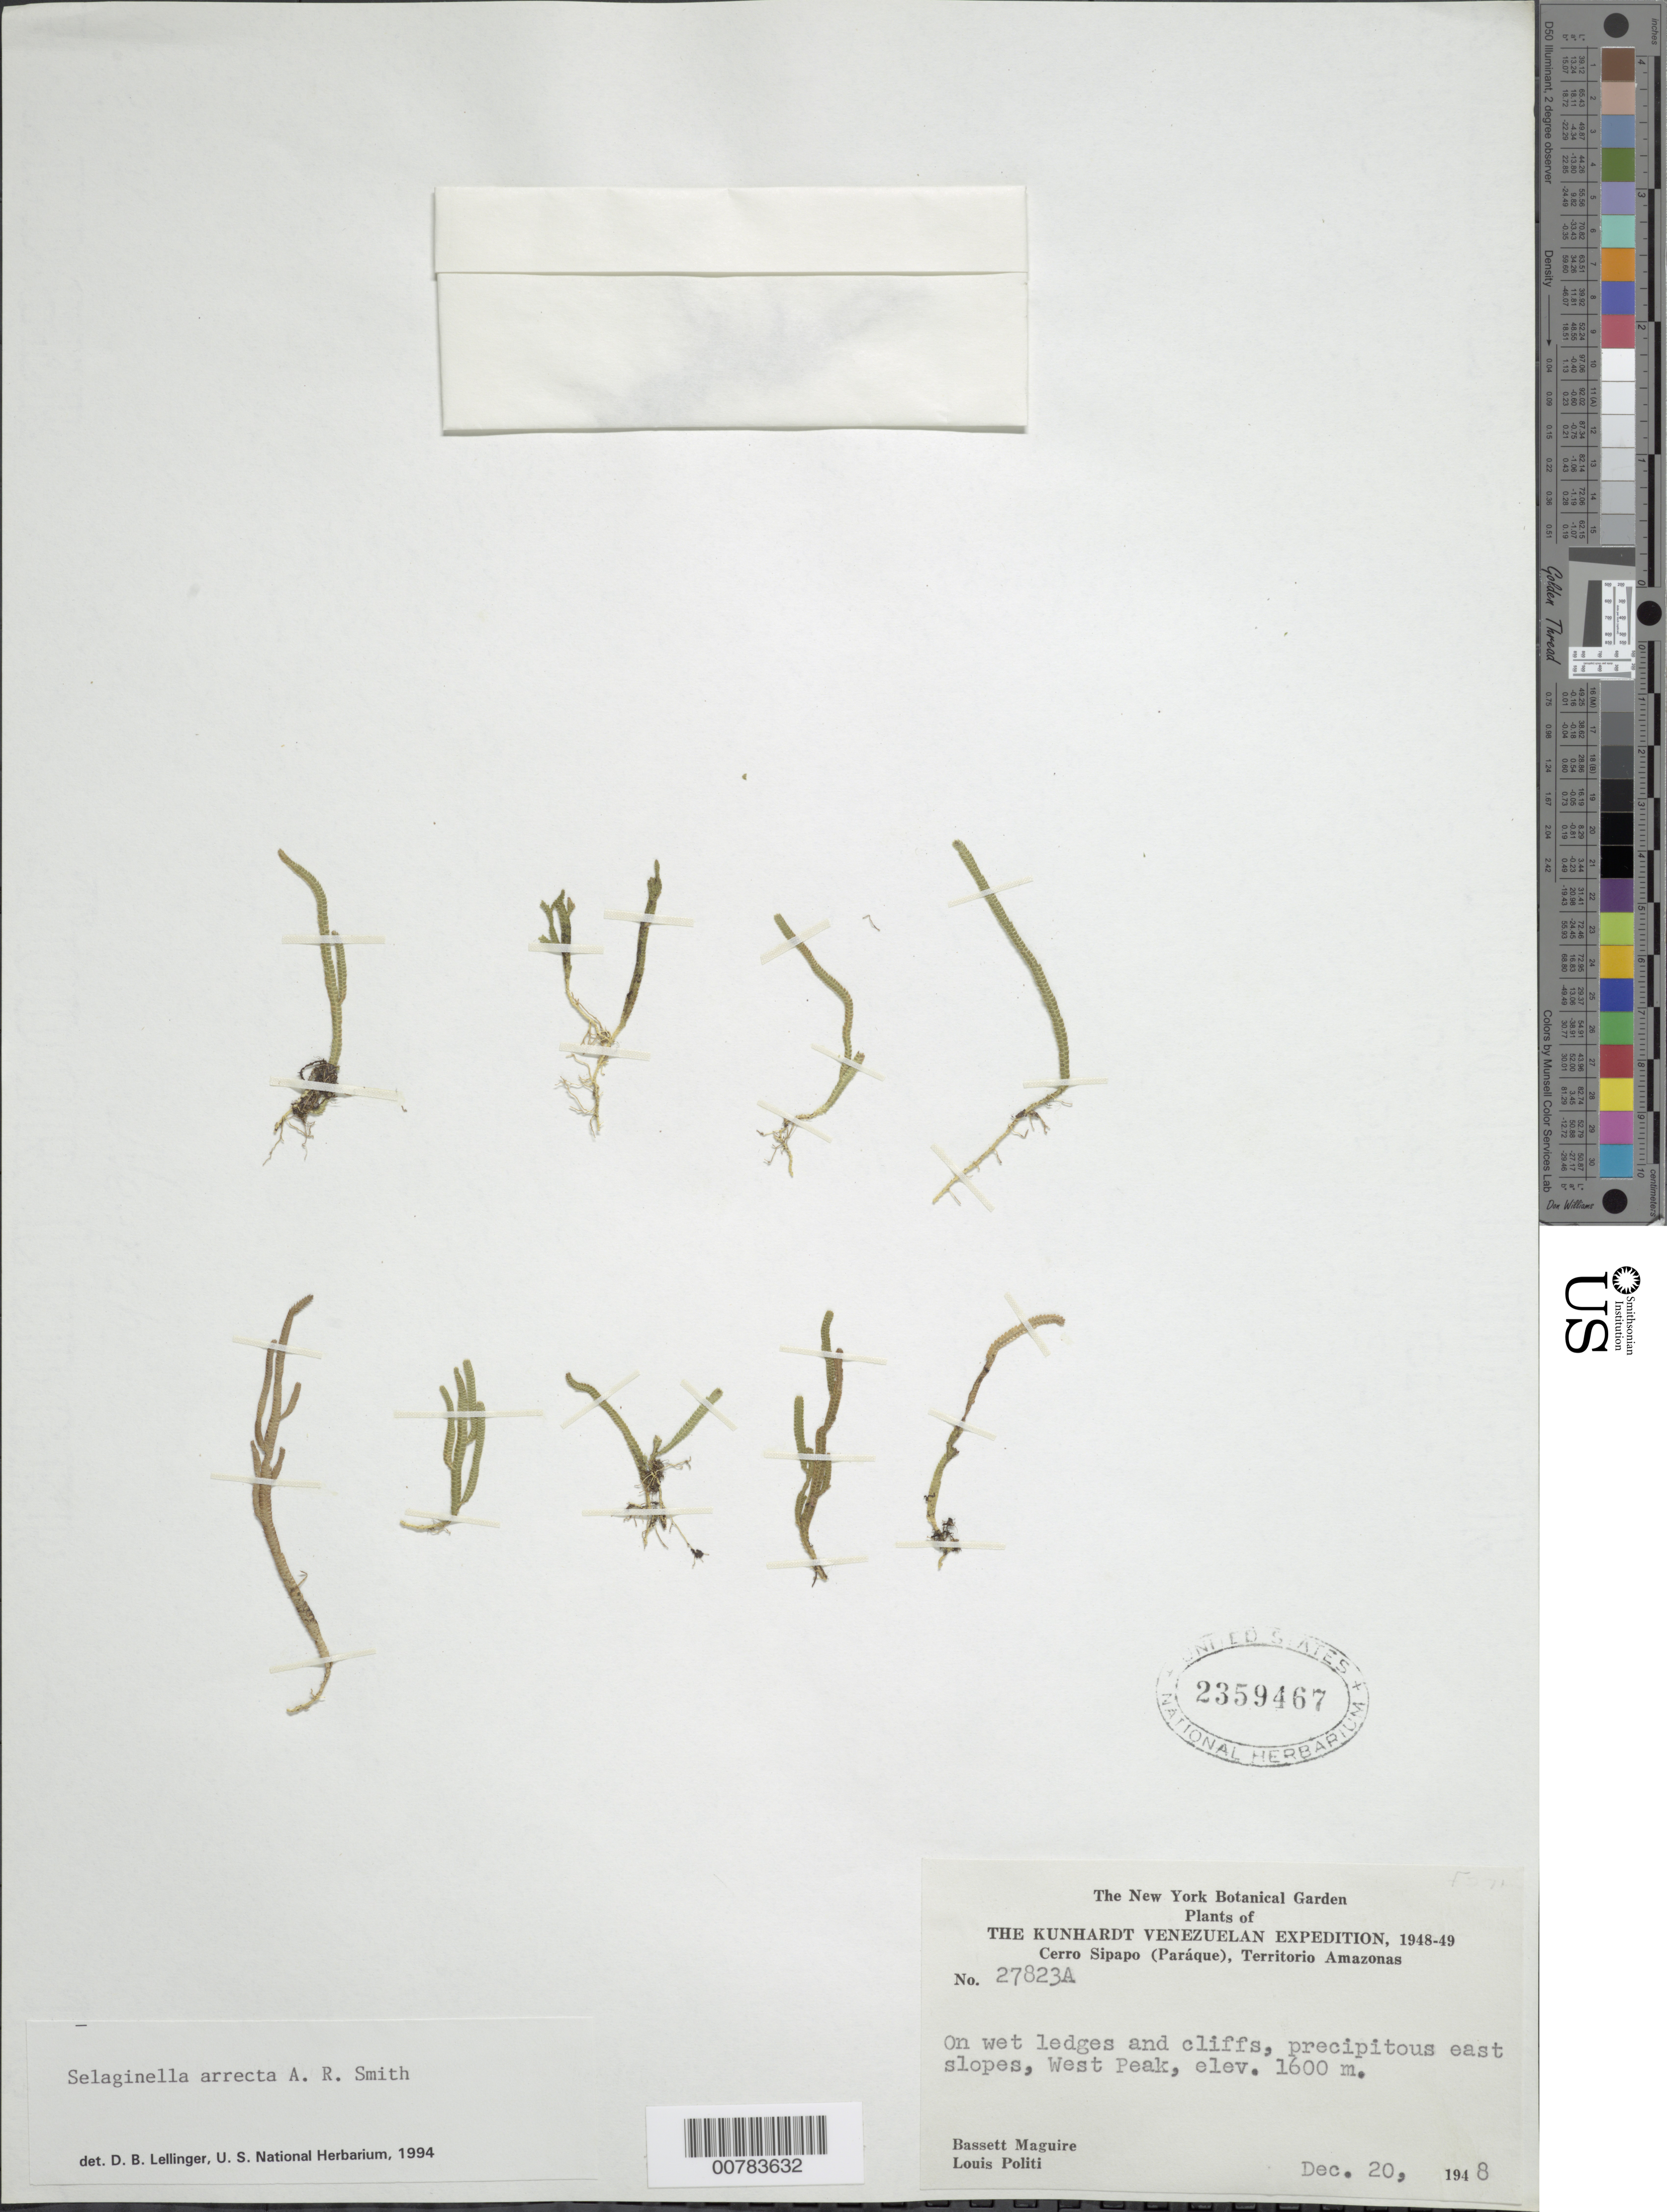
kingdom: Plantae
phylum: Tracheophyta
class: Lycopodiopsida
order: Selaginellales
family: Selaginellaceae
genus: Selaginella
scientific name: Selaginella arrecta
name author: A.R. Sm.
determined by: Lellinger, David B., (BOT), Smithsonian Institution - National Museum of Natural History (UNITED STATES)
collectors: B. Maguire & L. Politi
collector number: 27823 a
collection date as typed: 20-Dec-48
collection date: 1948-12-20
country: Venezuela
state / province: Amazonas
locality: Cerro Sipapo (Paráque), West Peak, east slopes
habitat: Wet ledges and cliffs, precipitous slopes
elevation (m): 1600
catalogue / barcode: US 2359467